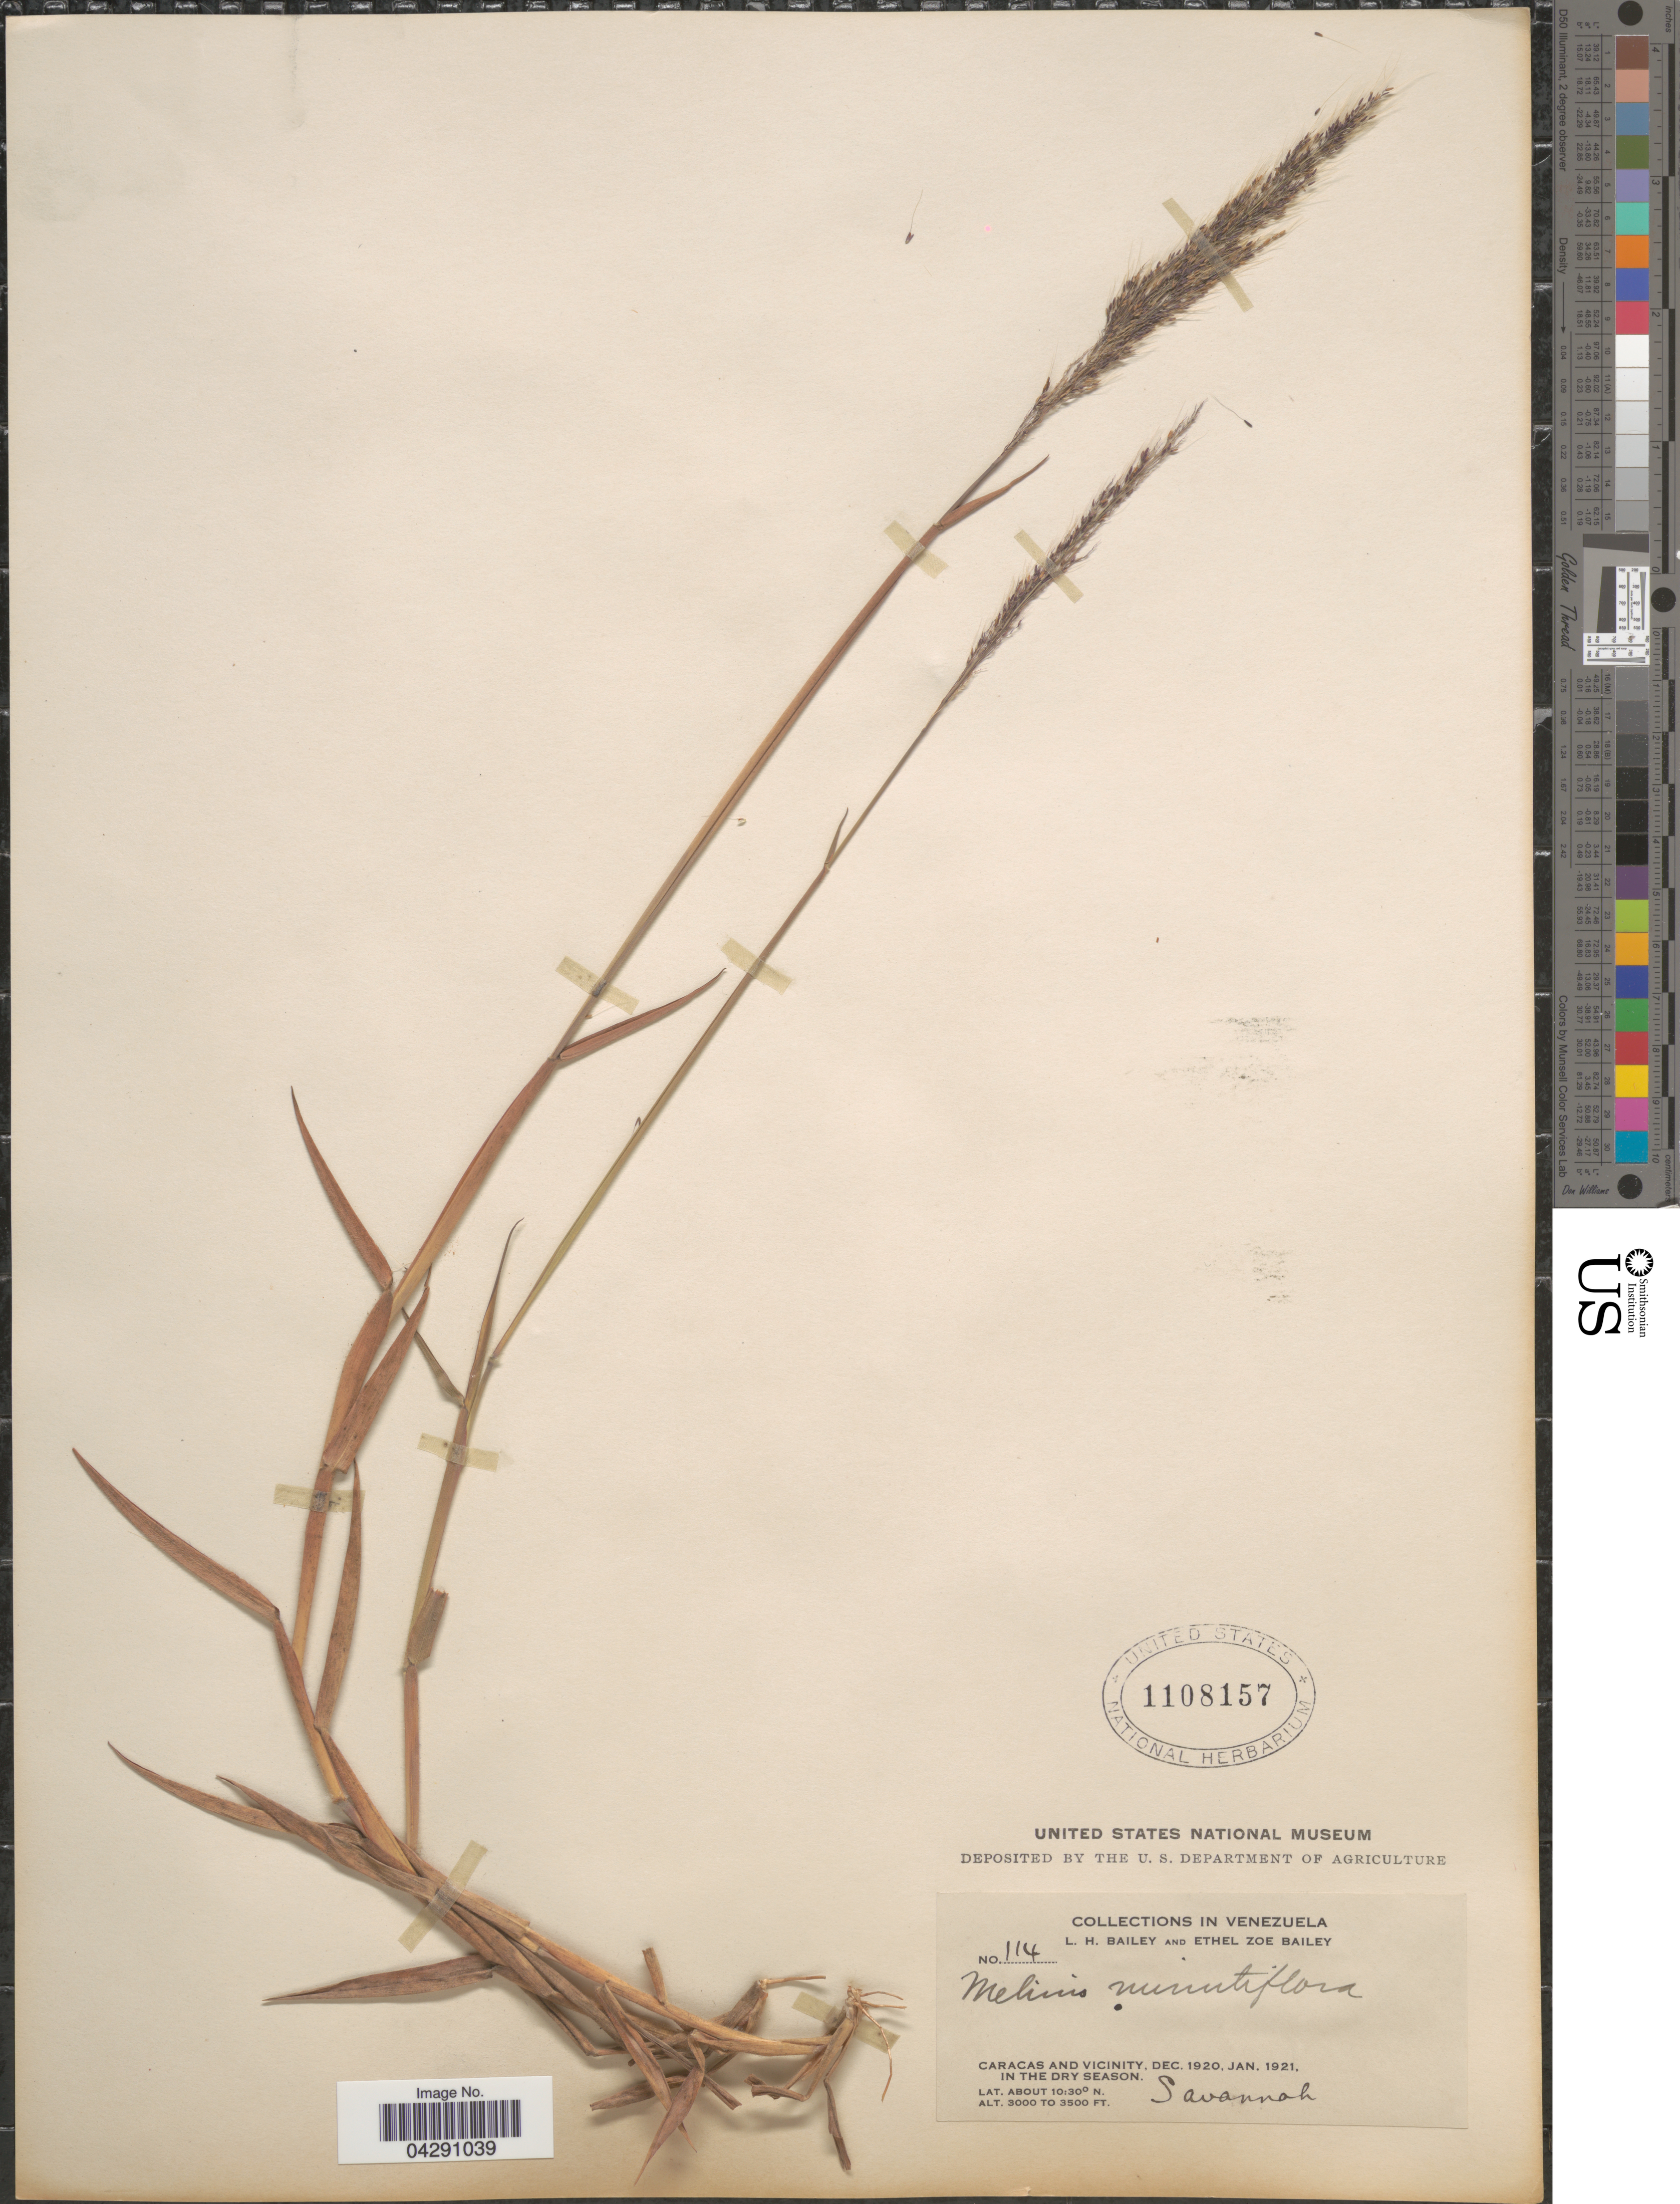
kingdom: Plantae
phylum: Tracheophyta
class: Liliopsida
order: Poales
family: Poaceae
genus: Melinis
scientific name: Melinis minutiflora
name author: P. Beauv.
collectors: L. H. Bailey & E. Z. Bailey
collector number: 114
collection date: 1920-12/1921-01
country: Venezuela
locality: Caracas and Vicinity.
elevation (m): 914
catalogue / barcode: US 1108157